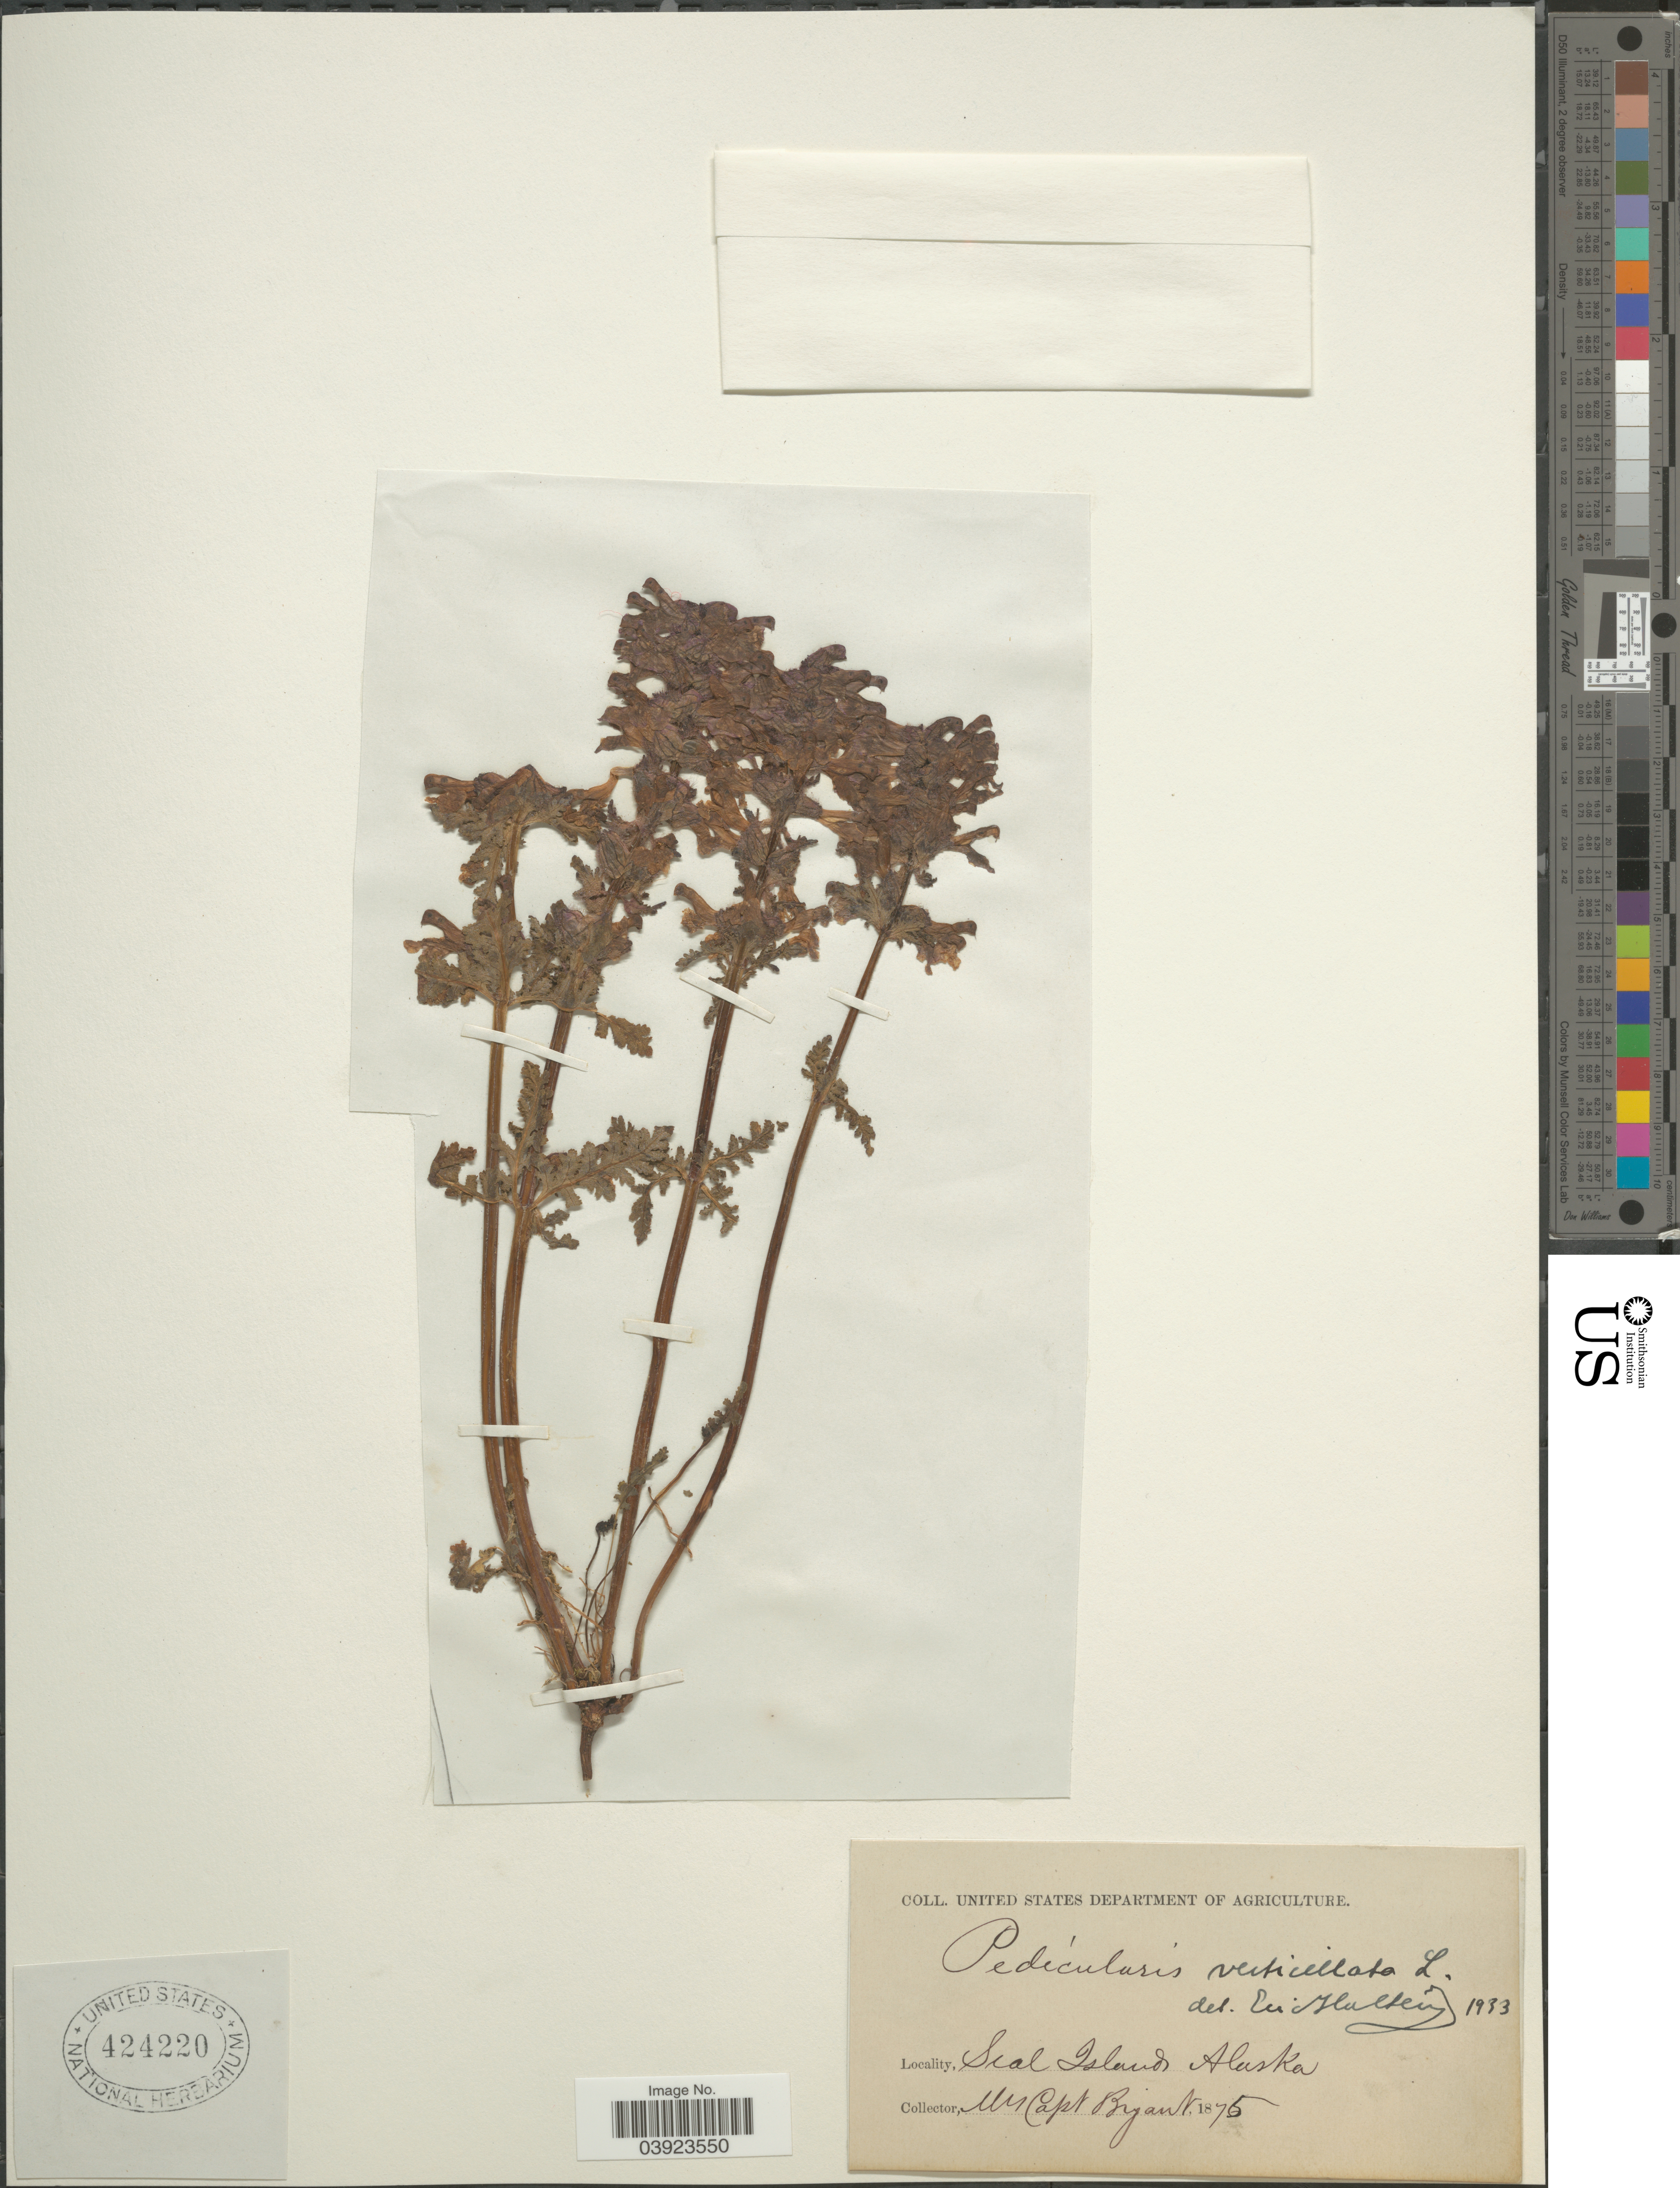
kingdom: Plantae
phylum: Tracheophyta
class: Magnoliopsida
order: Lamiales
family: Orobanchaceae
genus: Pedicularis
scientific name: Pedicularis verticillata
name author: L.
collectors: C. Bryant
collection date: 1875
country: United States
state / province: Alaska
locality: Seal Island.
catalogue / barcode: US 424220